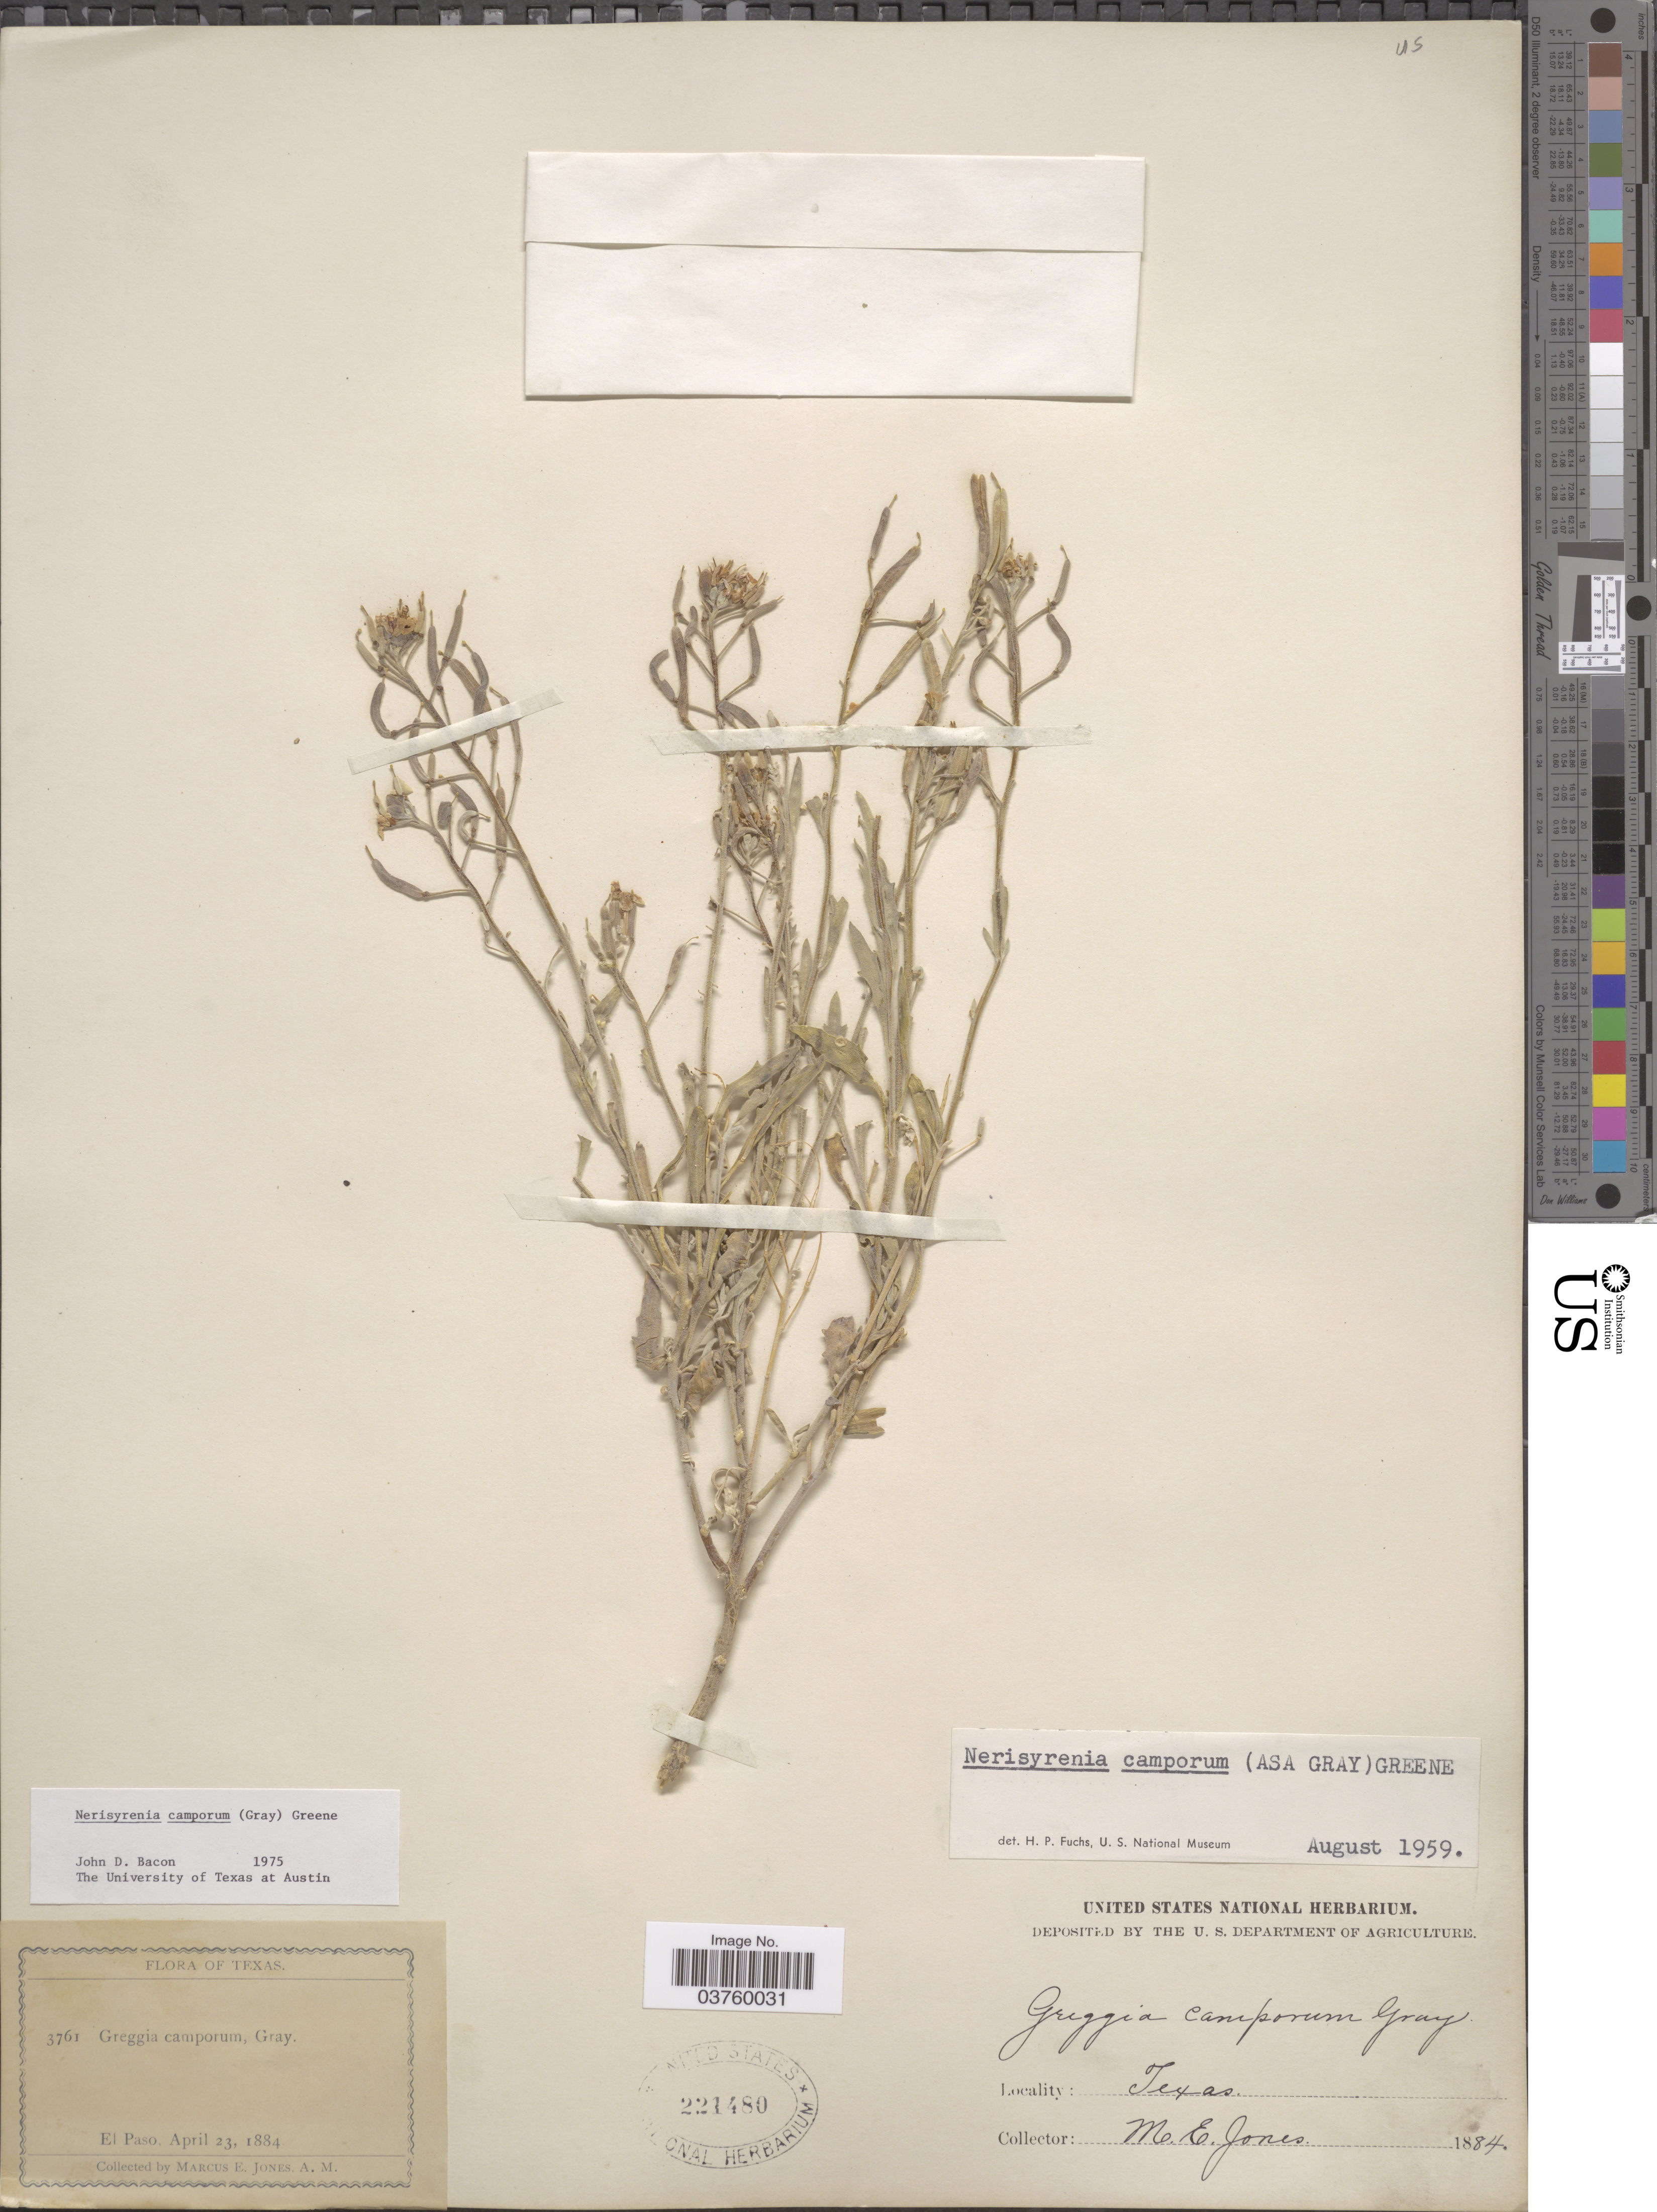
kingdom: Plantae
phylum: Tracheophyta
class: Magnoliopsida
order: Brassicales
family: Brassicaceae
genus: Nerisyrenia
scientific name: Nerisyrenia camporum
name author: (A. Gray) Greene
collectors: M. E. Jones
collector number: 3761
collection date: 1884-04-23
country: United States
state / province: Texas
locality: El Paso.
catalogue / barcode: US 221480